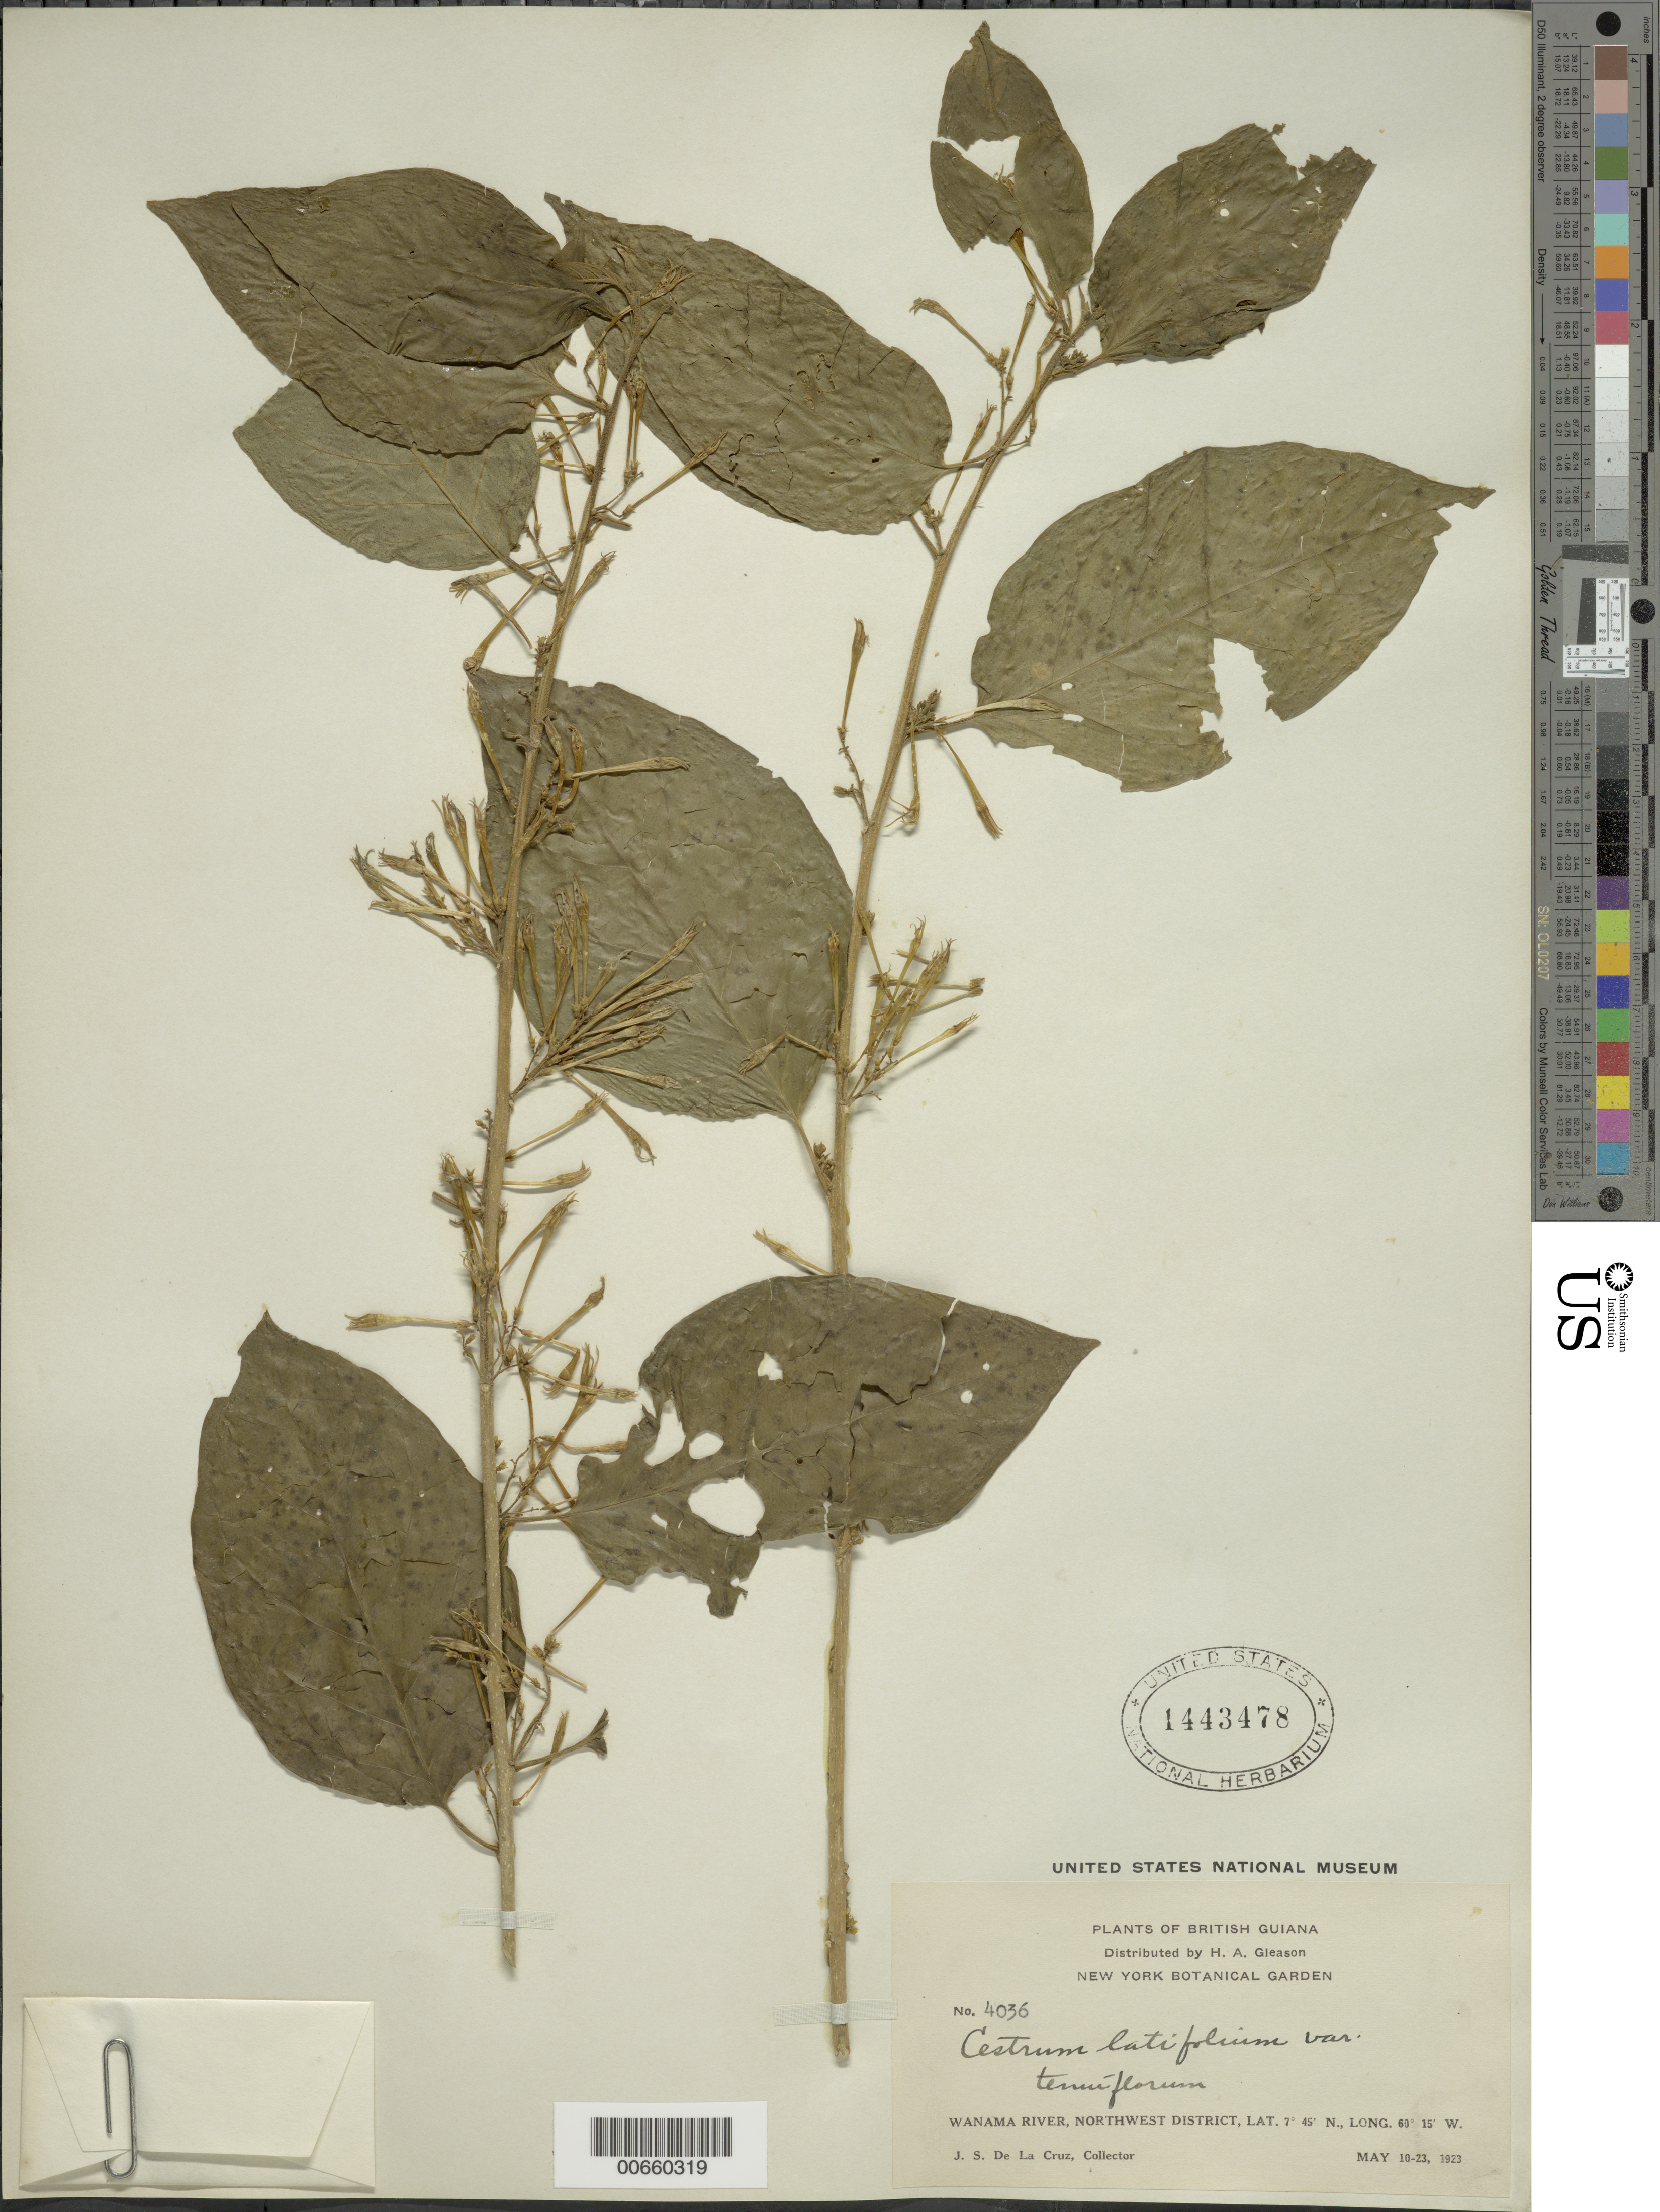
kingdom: Plantae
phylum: Tracheophyta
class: Magnoliopsida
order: Solanales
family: Solanaceae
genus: Cestrum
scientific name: Cestrum latifolium var. tenuiflorum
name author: (Kunth) O.E. Schulz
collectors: J. S. de la Cruz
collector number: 4036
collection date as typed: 10-May-23 to 23-May-23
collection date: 1923-05-10/1923-05-23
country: Guyana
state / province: Barima-Waini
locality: Wanama R., NW District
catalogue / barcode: US 1443478